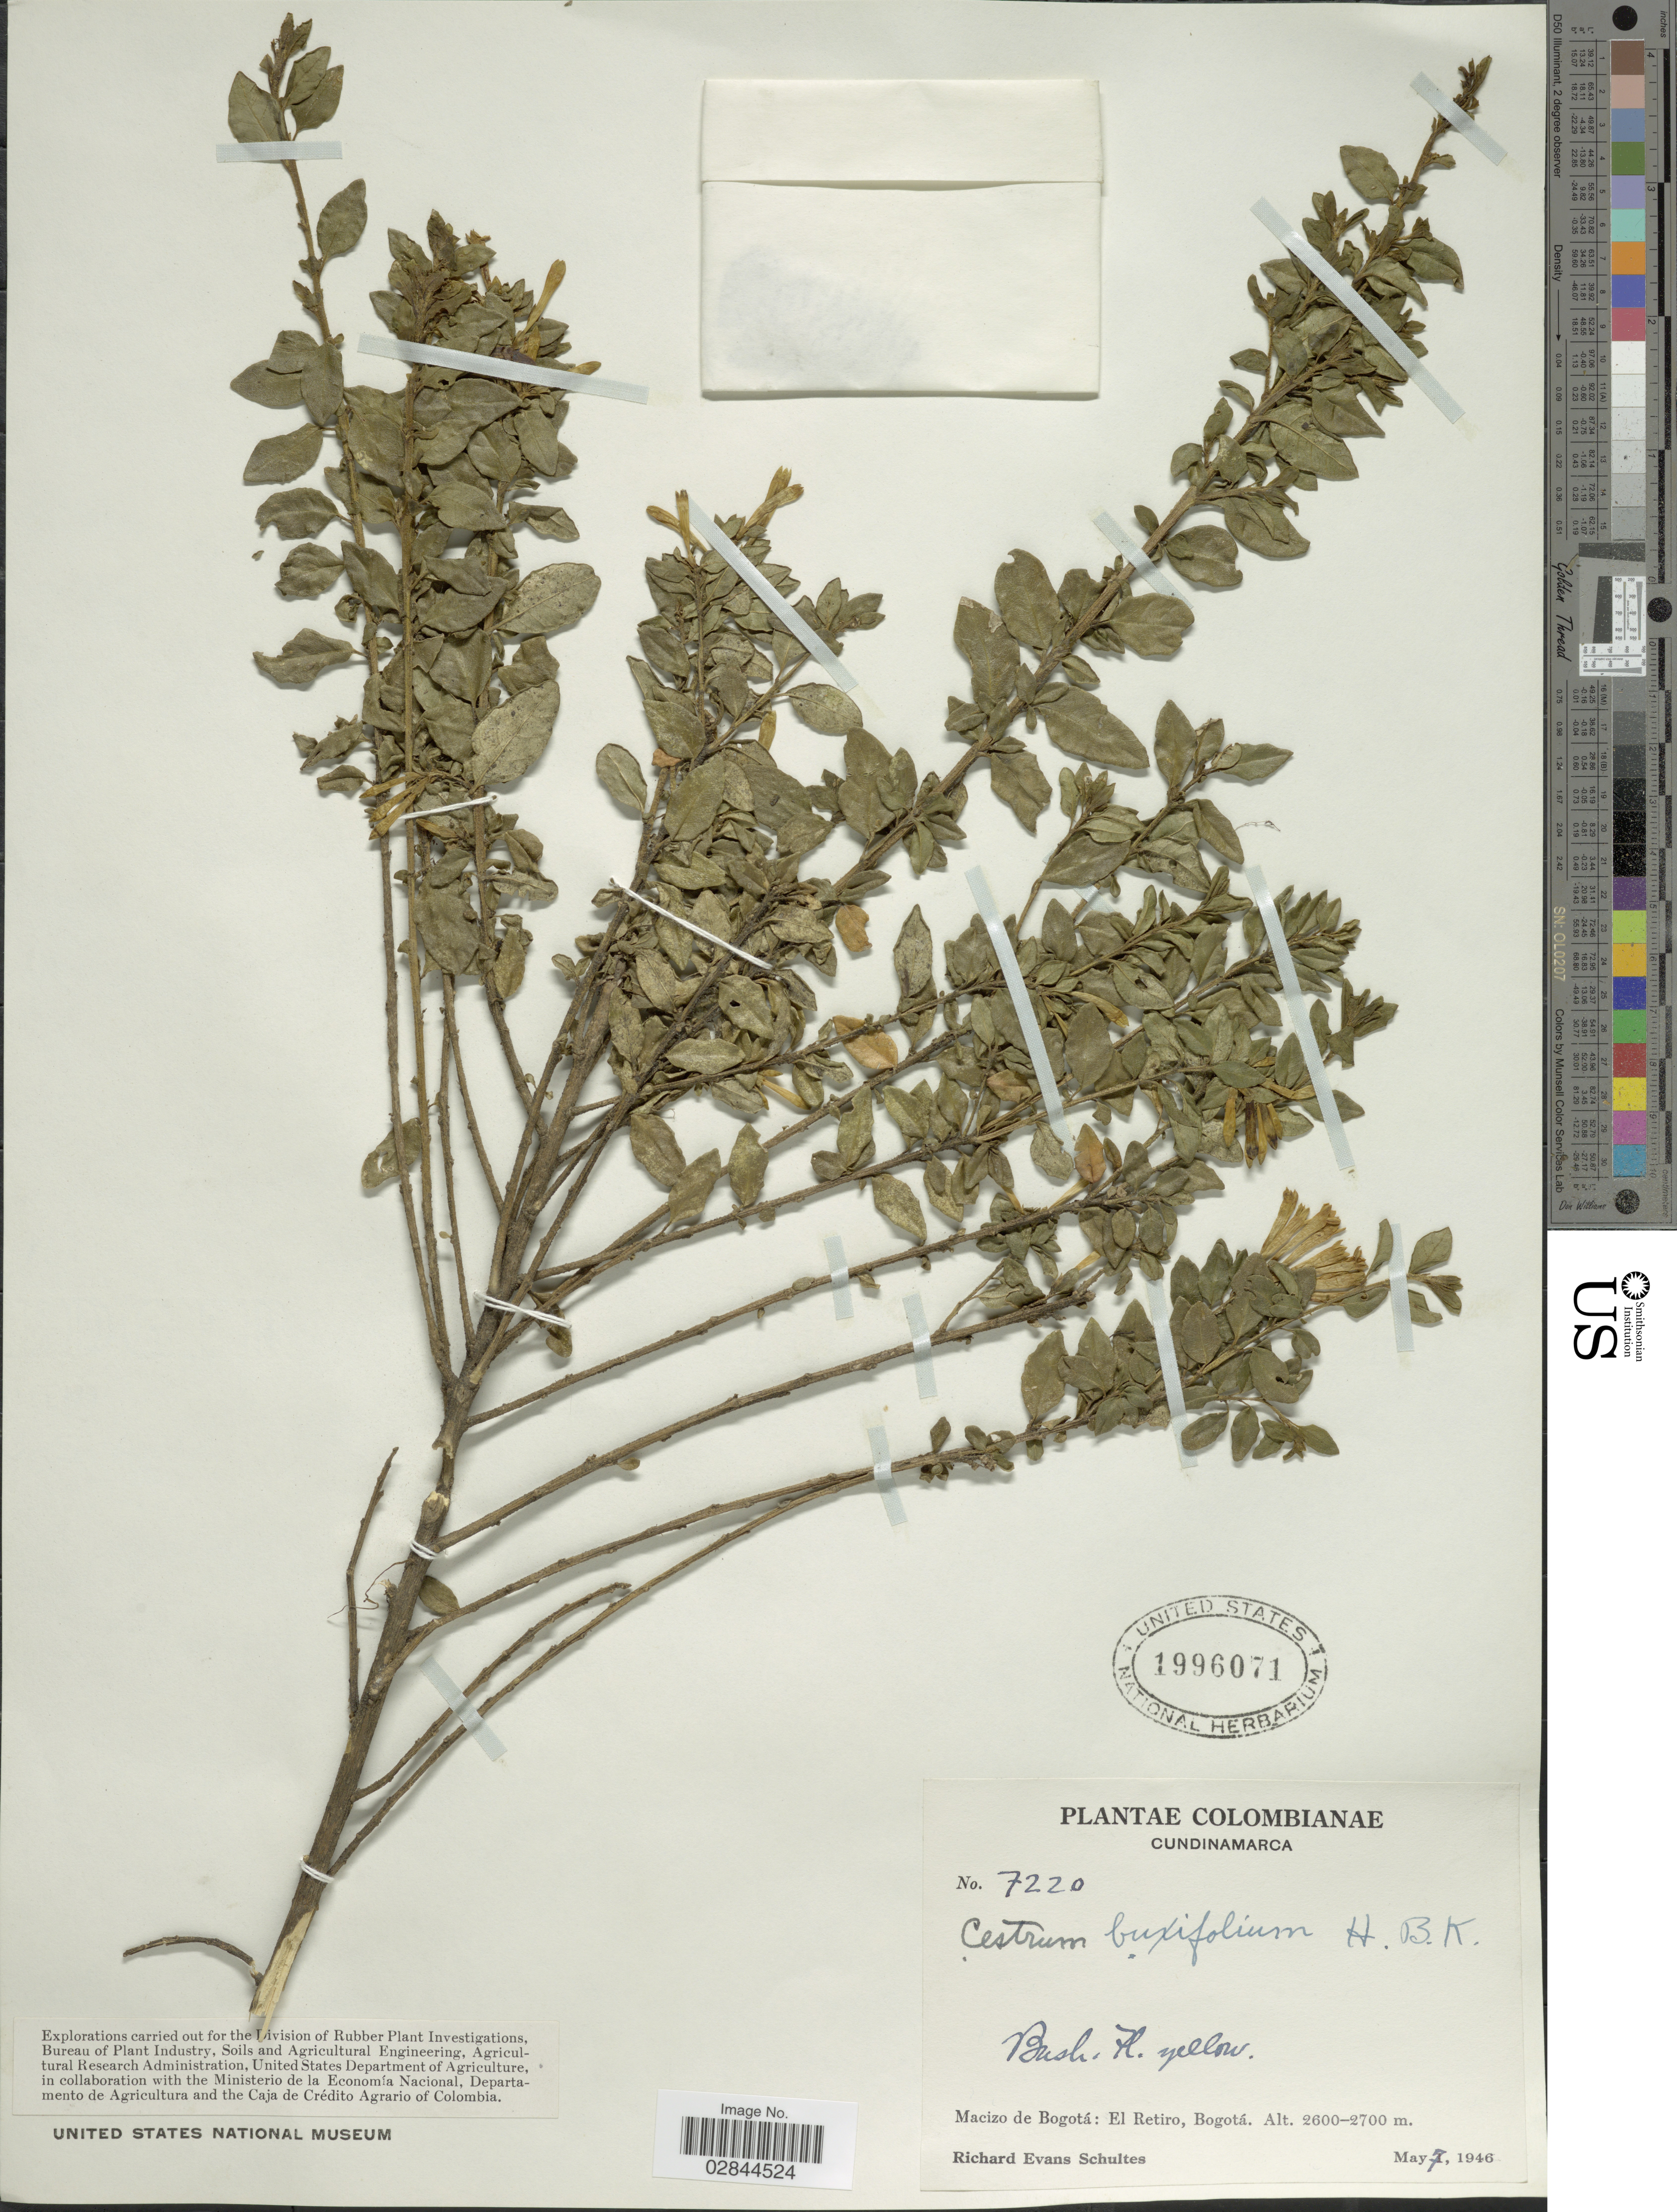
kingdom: Plantae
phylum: Tracheophyta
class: Magnoliopsida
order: Solanales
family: Solanaceae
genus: Cestrum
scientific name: Cestrum buxifolium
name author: Kunth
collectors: R. E. Schultes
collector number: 7220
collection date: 1946-05-07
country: Colombia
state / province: Cundinamarca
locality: Macizo de Bogotá: El Retiro.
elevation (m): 2600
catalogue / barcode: US 1996071